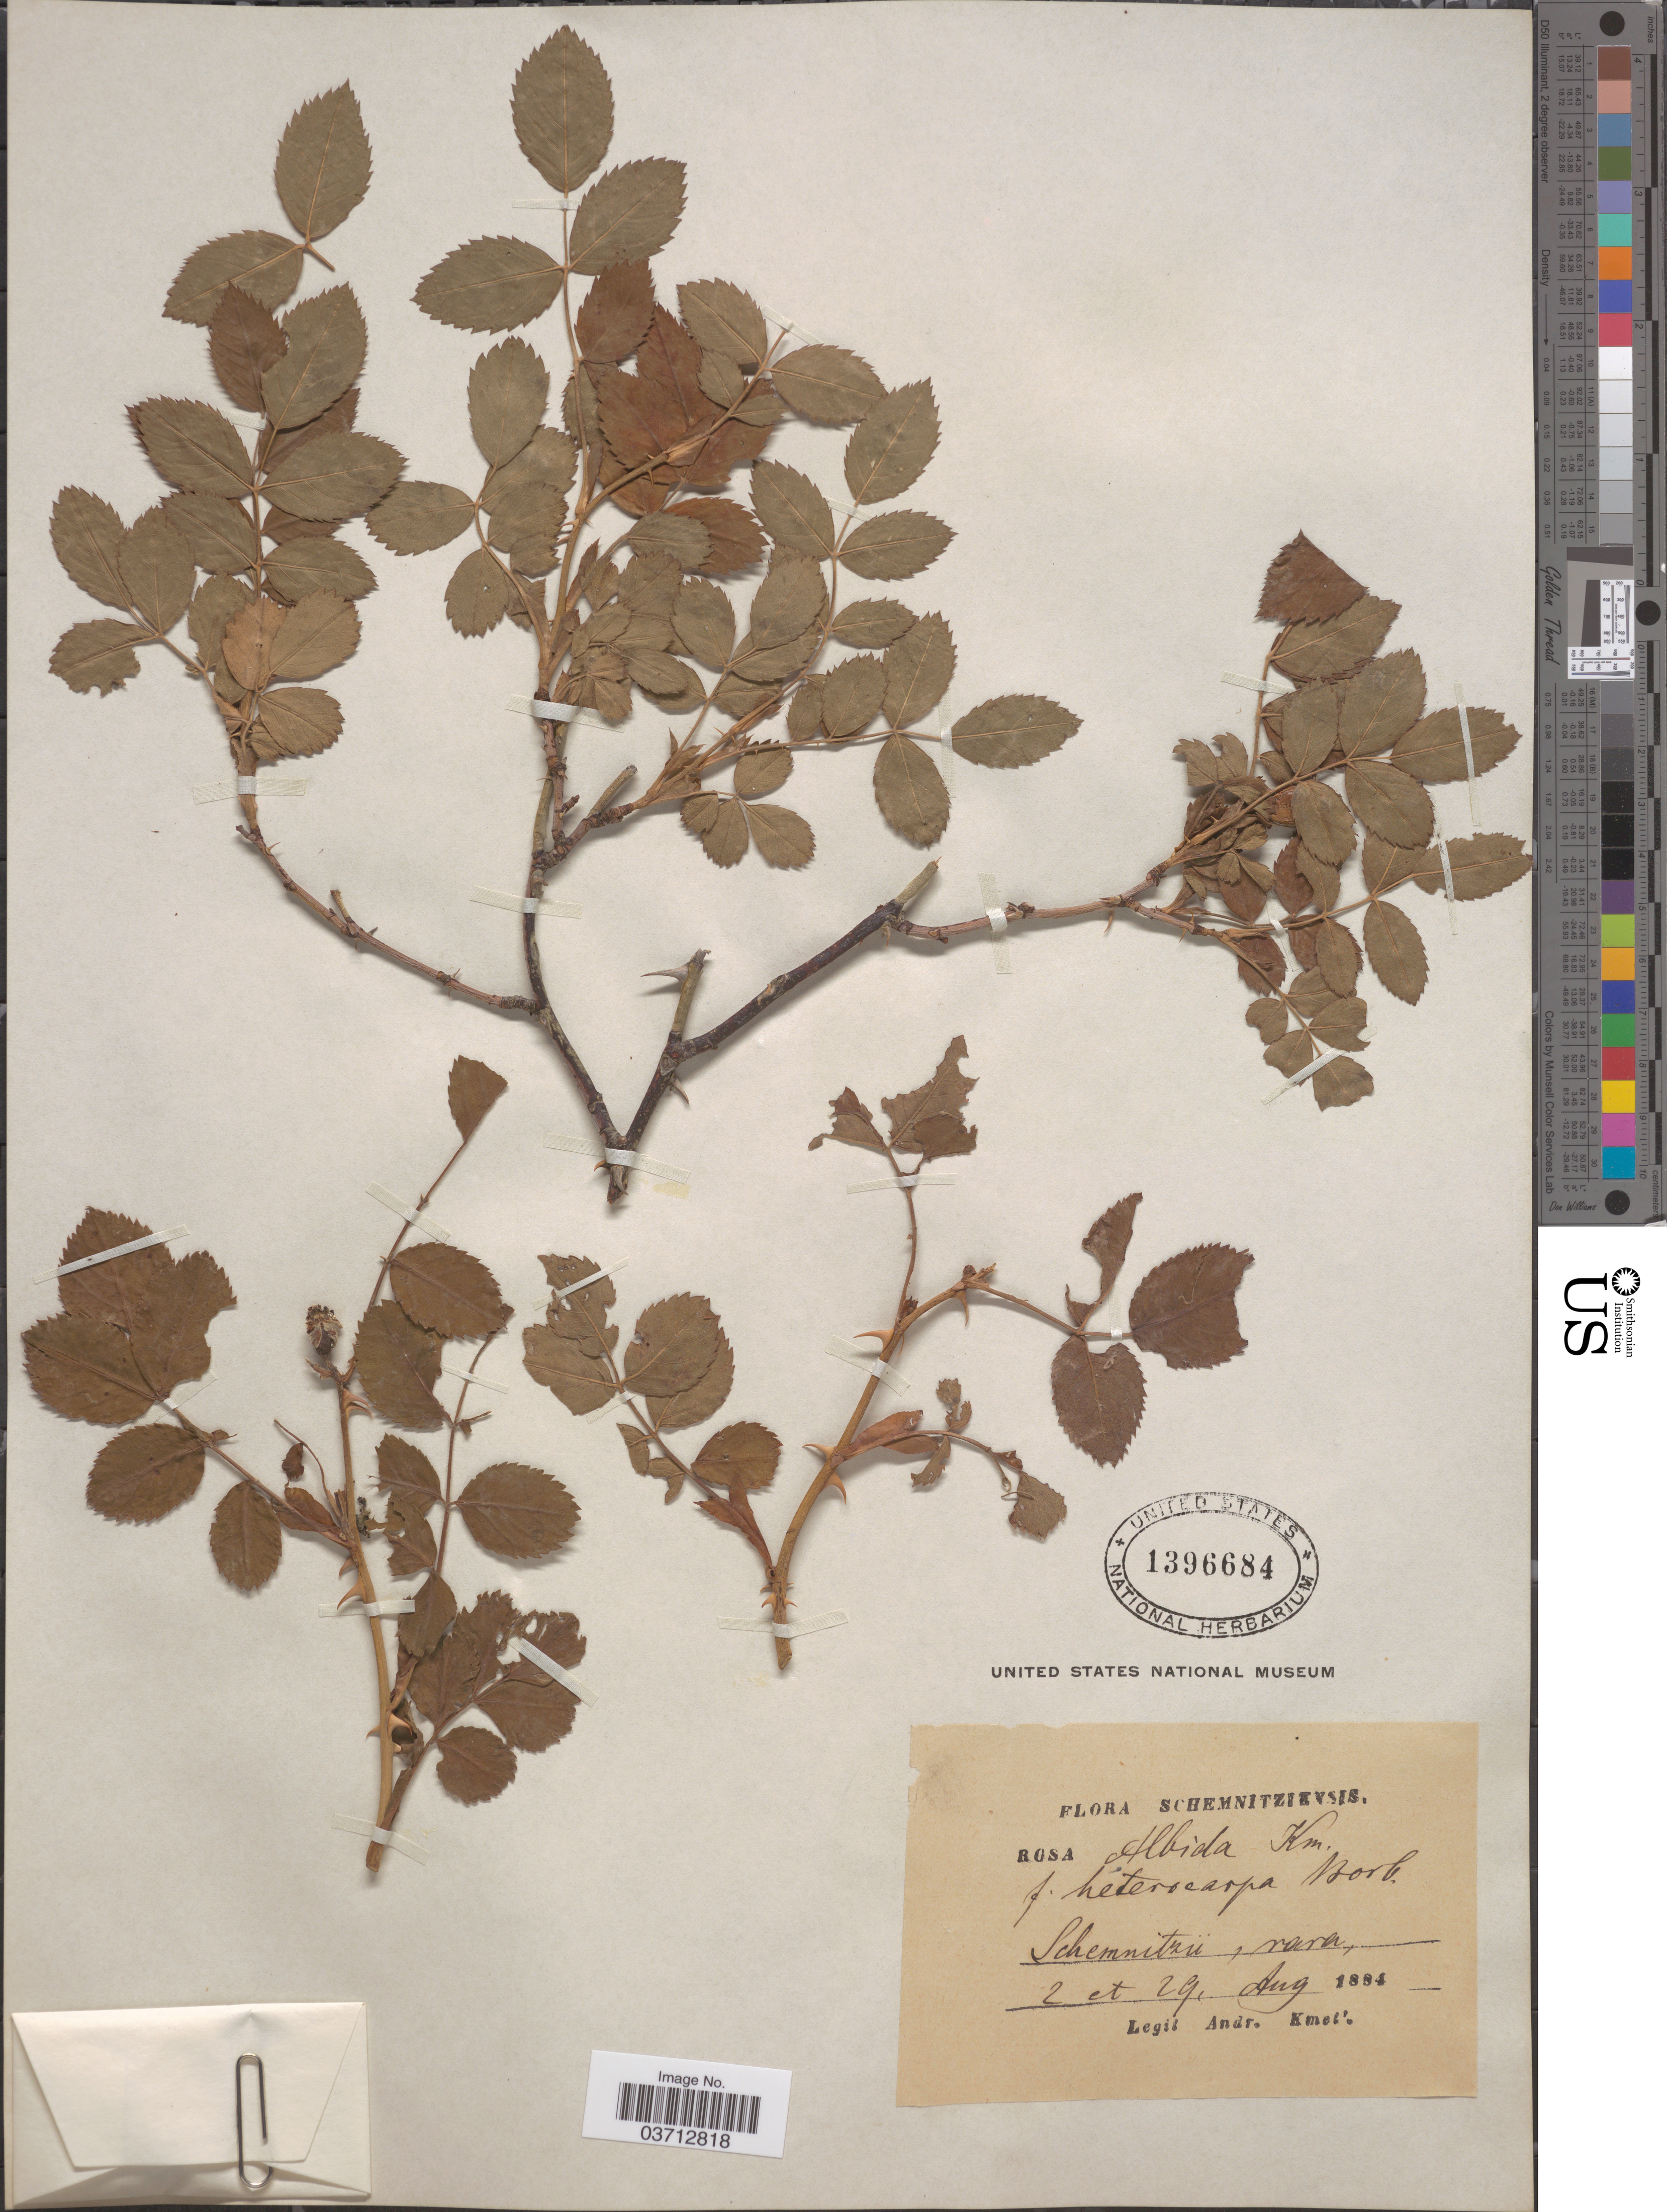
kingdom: Plantae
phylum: Tracheophyta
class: Magnoliopsida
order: Rosales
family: Rosaceae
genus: Rosa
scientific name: Rosa albida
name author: Kmet ex Heinr. Braun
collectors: A. Kmet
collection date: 1884-08-02/1884-08-29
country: Slovakia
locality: Schemnitziensis. Albida Km. Schemnitzü.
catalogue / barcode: US 1396684